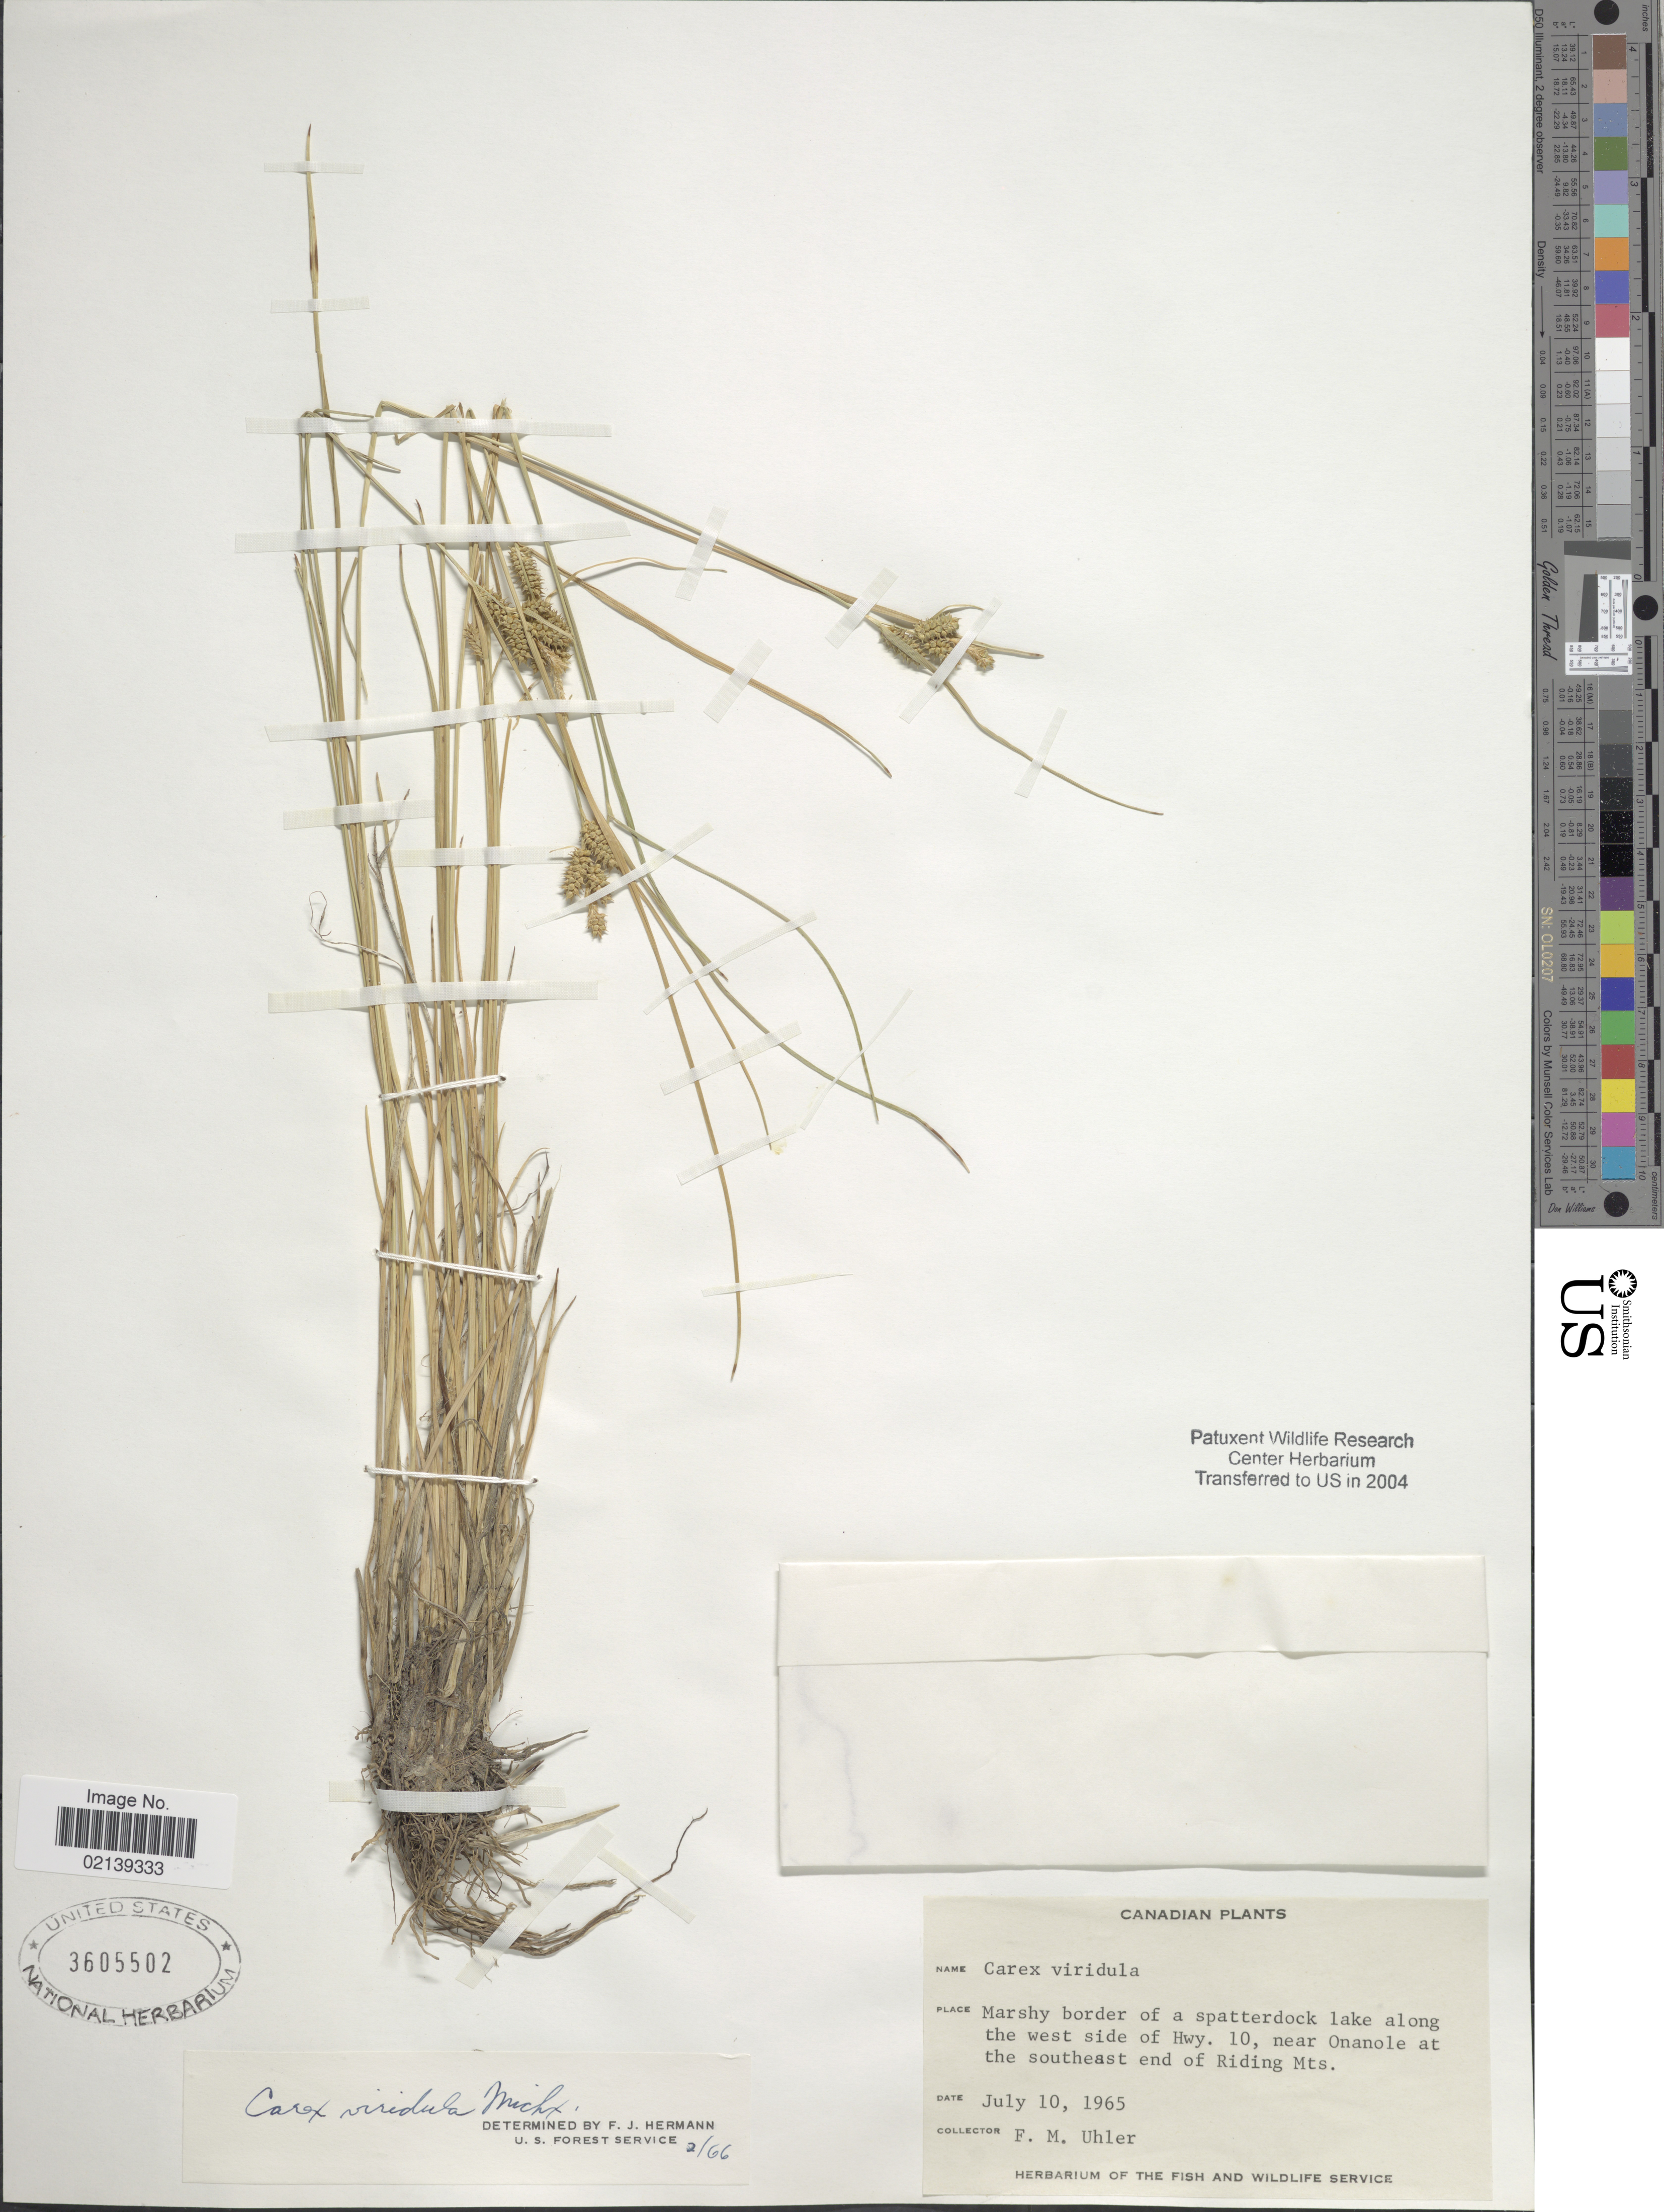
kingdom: Plantae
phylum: Tracheophyta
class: Liliopsida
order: Poales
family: Cyperaceae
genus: Carex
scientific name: Carex oederi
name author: Retz.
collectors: F. M. Uhler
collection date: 1965-07-10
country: Canada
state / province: Manitoba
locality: Marshy border of a spatterdock lake along the west side of hwy. 10, near Onanole at the southeast end of Riding Mts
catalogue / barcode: US 3605502